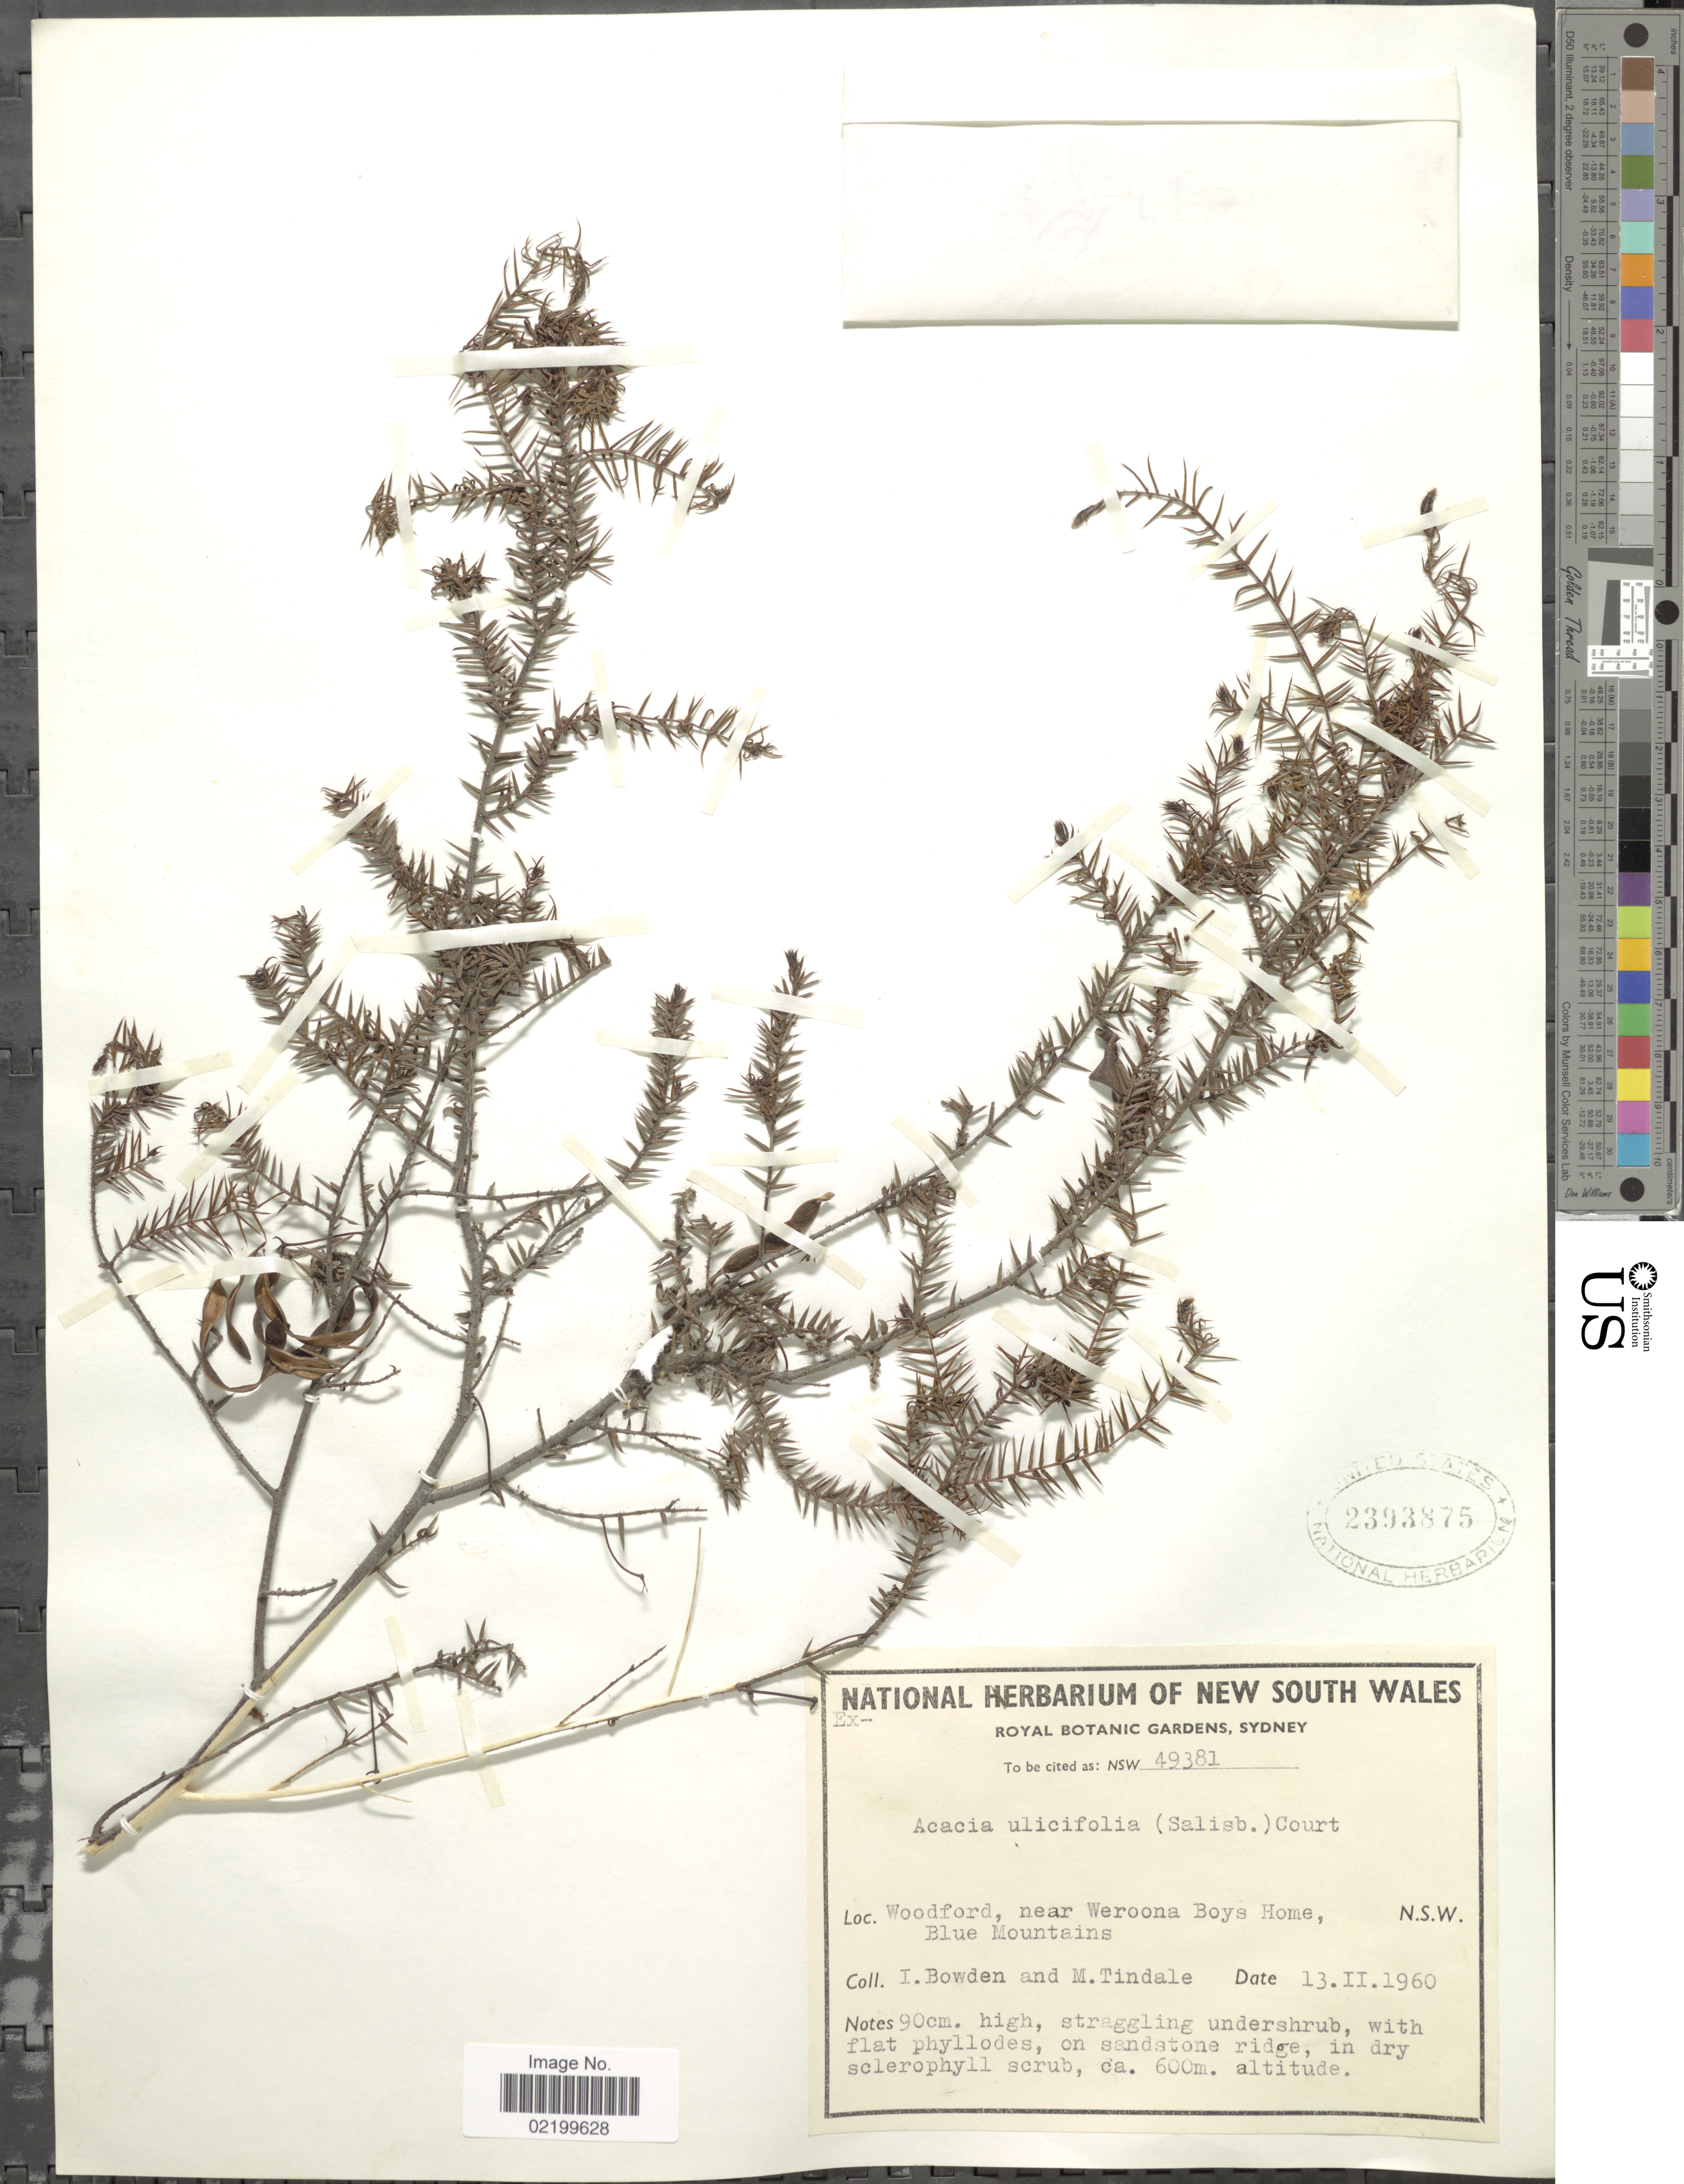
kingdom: Plantae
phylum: Tracheophyta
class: Magnoliopsida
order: Fabales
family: Fabaceae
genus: Acacia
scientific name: Acacia ulicifolia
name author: (Salisb.) Court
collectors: I. Bowden & M. D. Tindale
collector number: NSW 49381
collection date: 1960-02-13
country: Australia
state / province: New South Wales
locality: Woodford, near Weroona Boys Home, Blue Mountains, N.S.W.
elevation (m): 600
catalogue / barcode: US 2393875